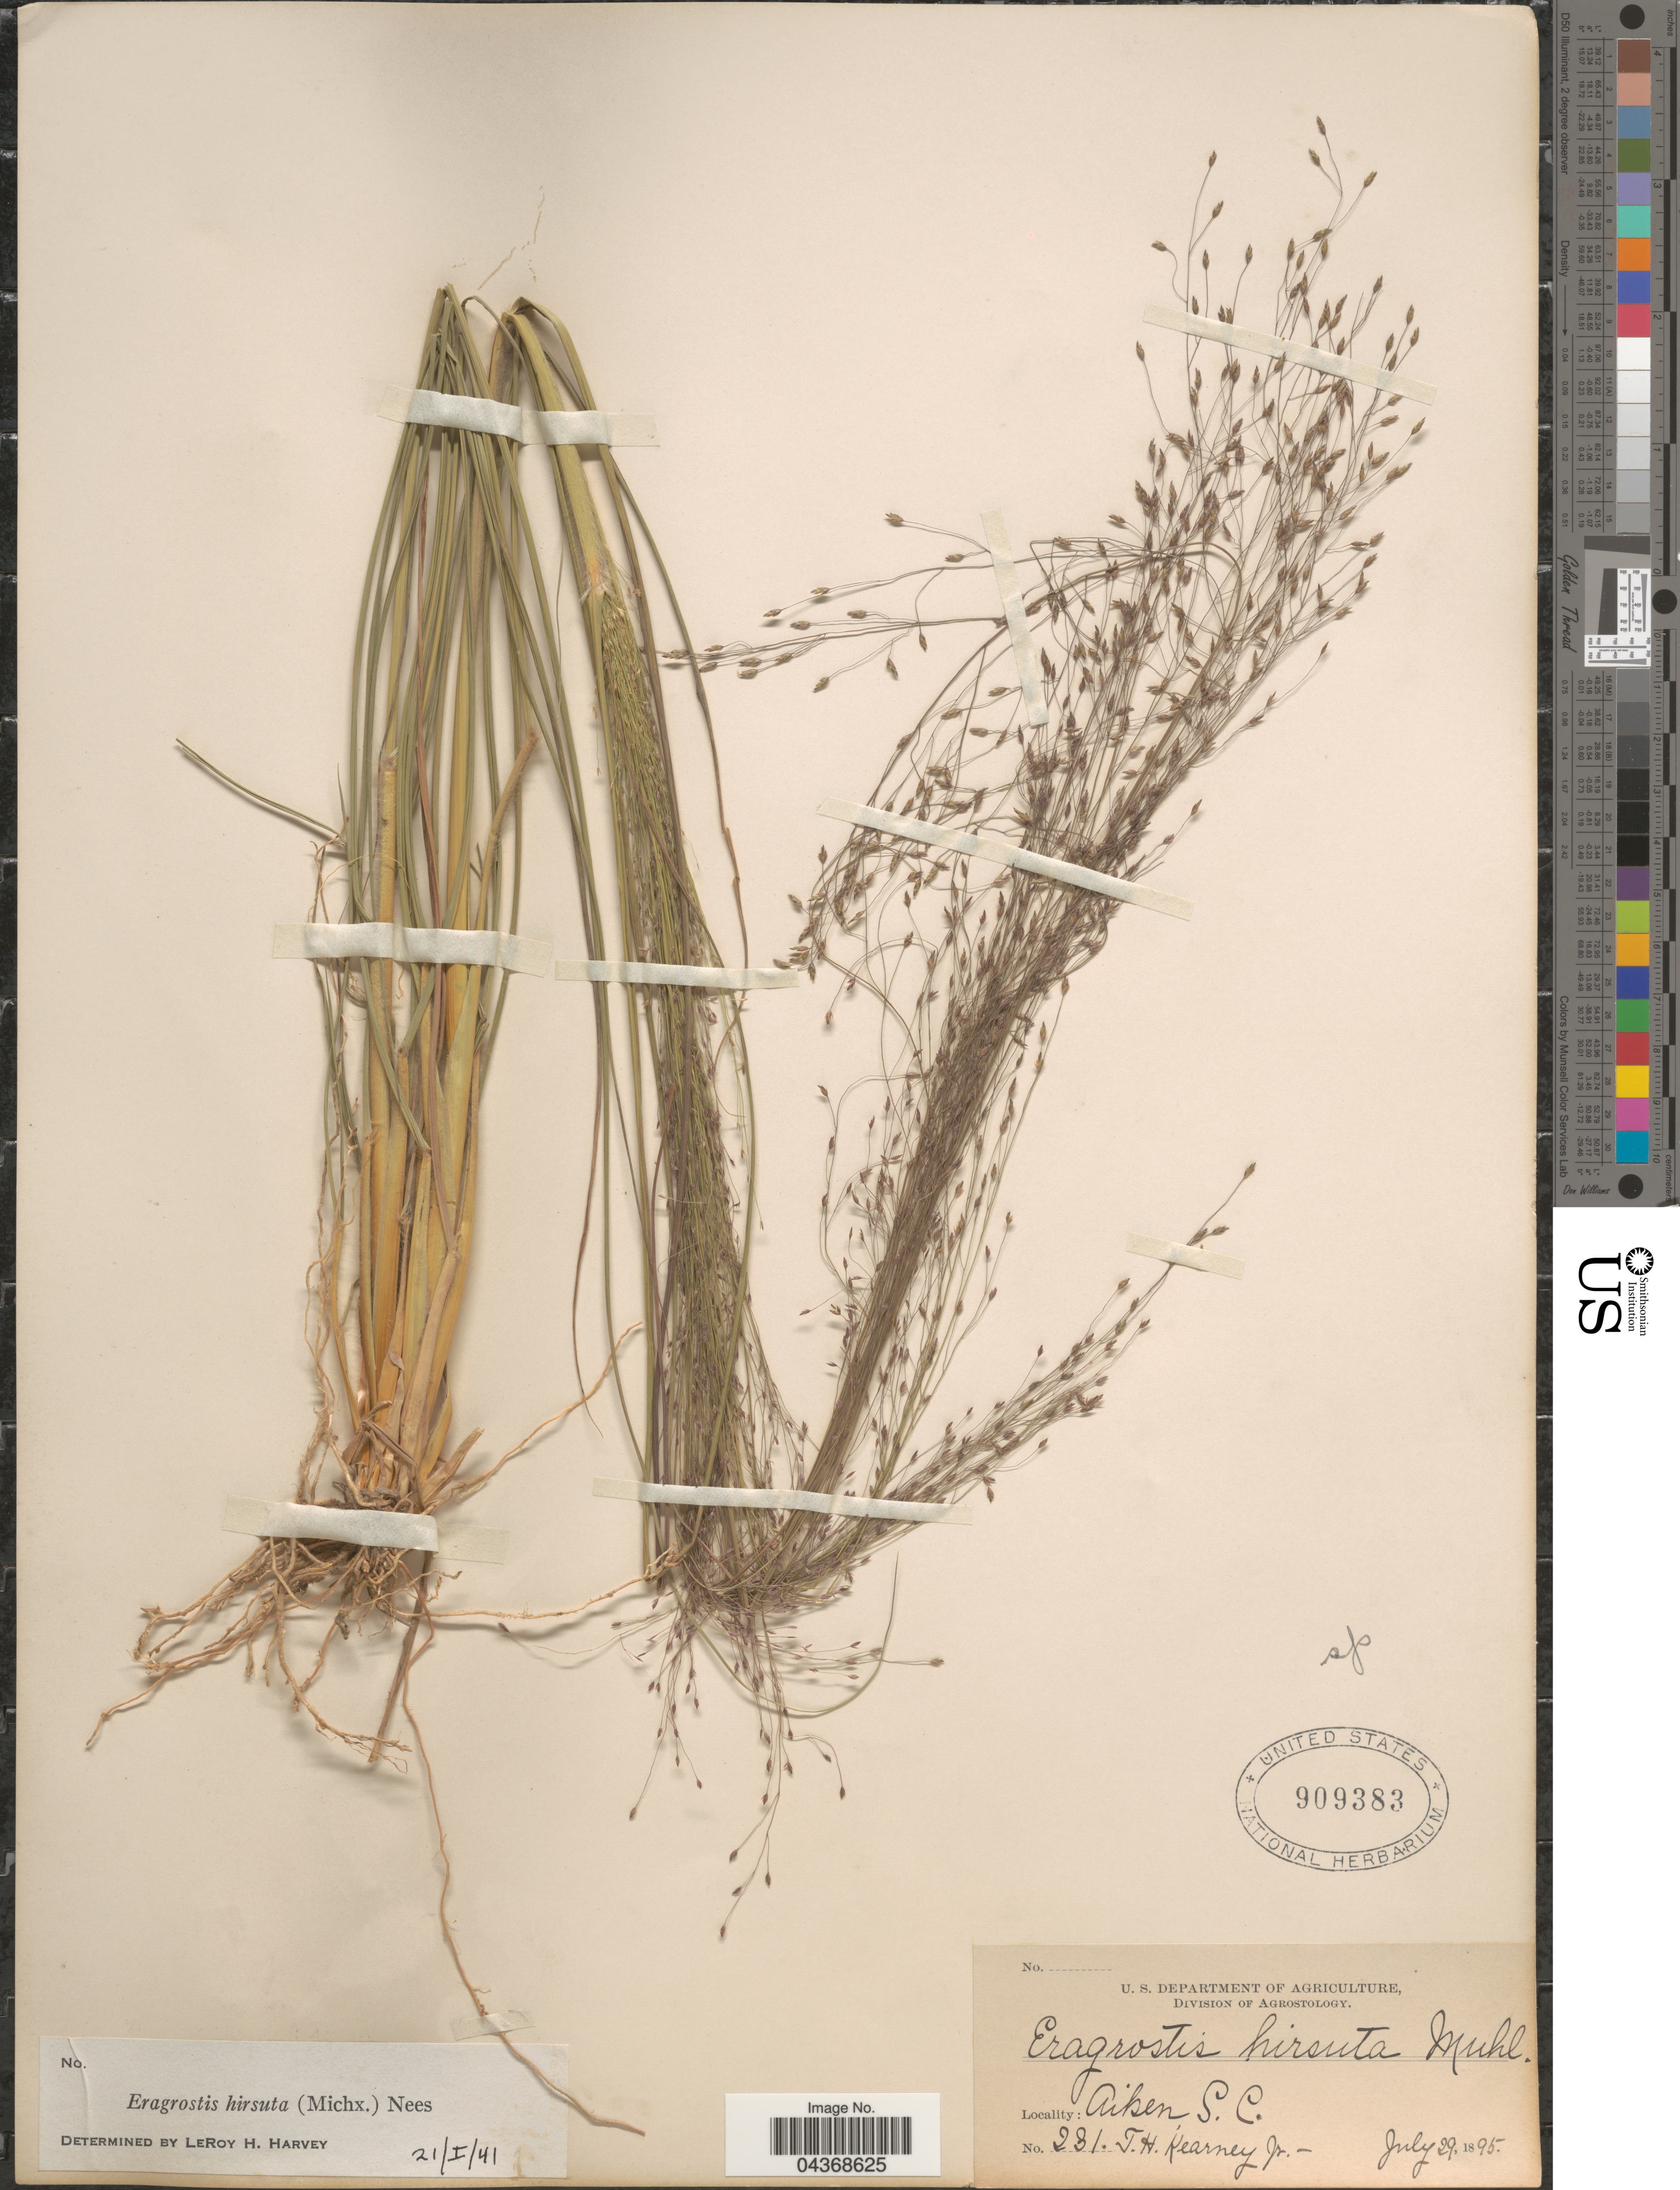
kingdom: Plantae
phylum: Tracheophyta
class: Liliopsida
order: Poales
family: Poaceae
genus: Eragrostis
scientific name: Eragrostis hirsuta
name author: (Michx.) Nees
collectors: T. H. Kearney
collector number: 231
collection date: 1895-07-29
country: United States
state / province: South Carolina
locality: Aiken.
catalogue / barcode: US 909383